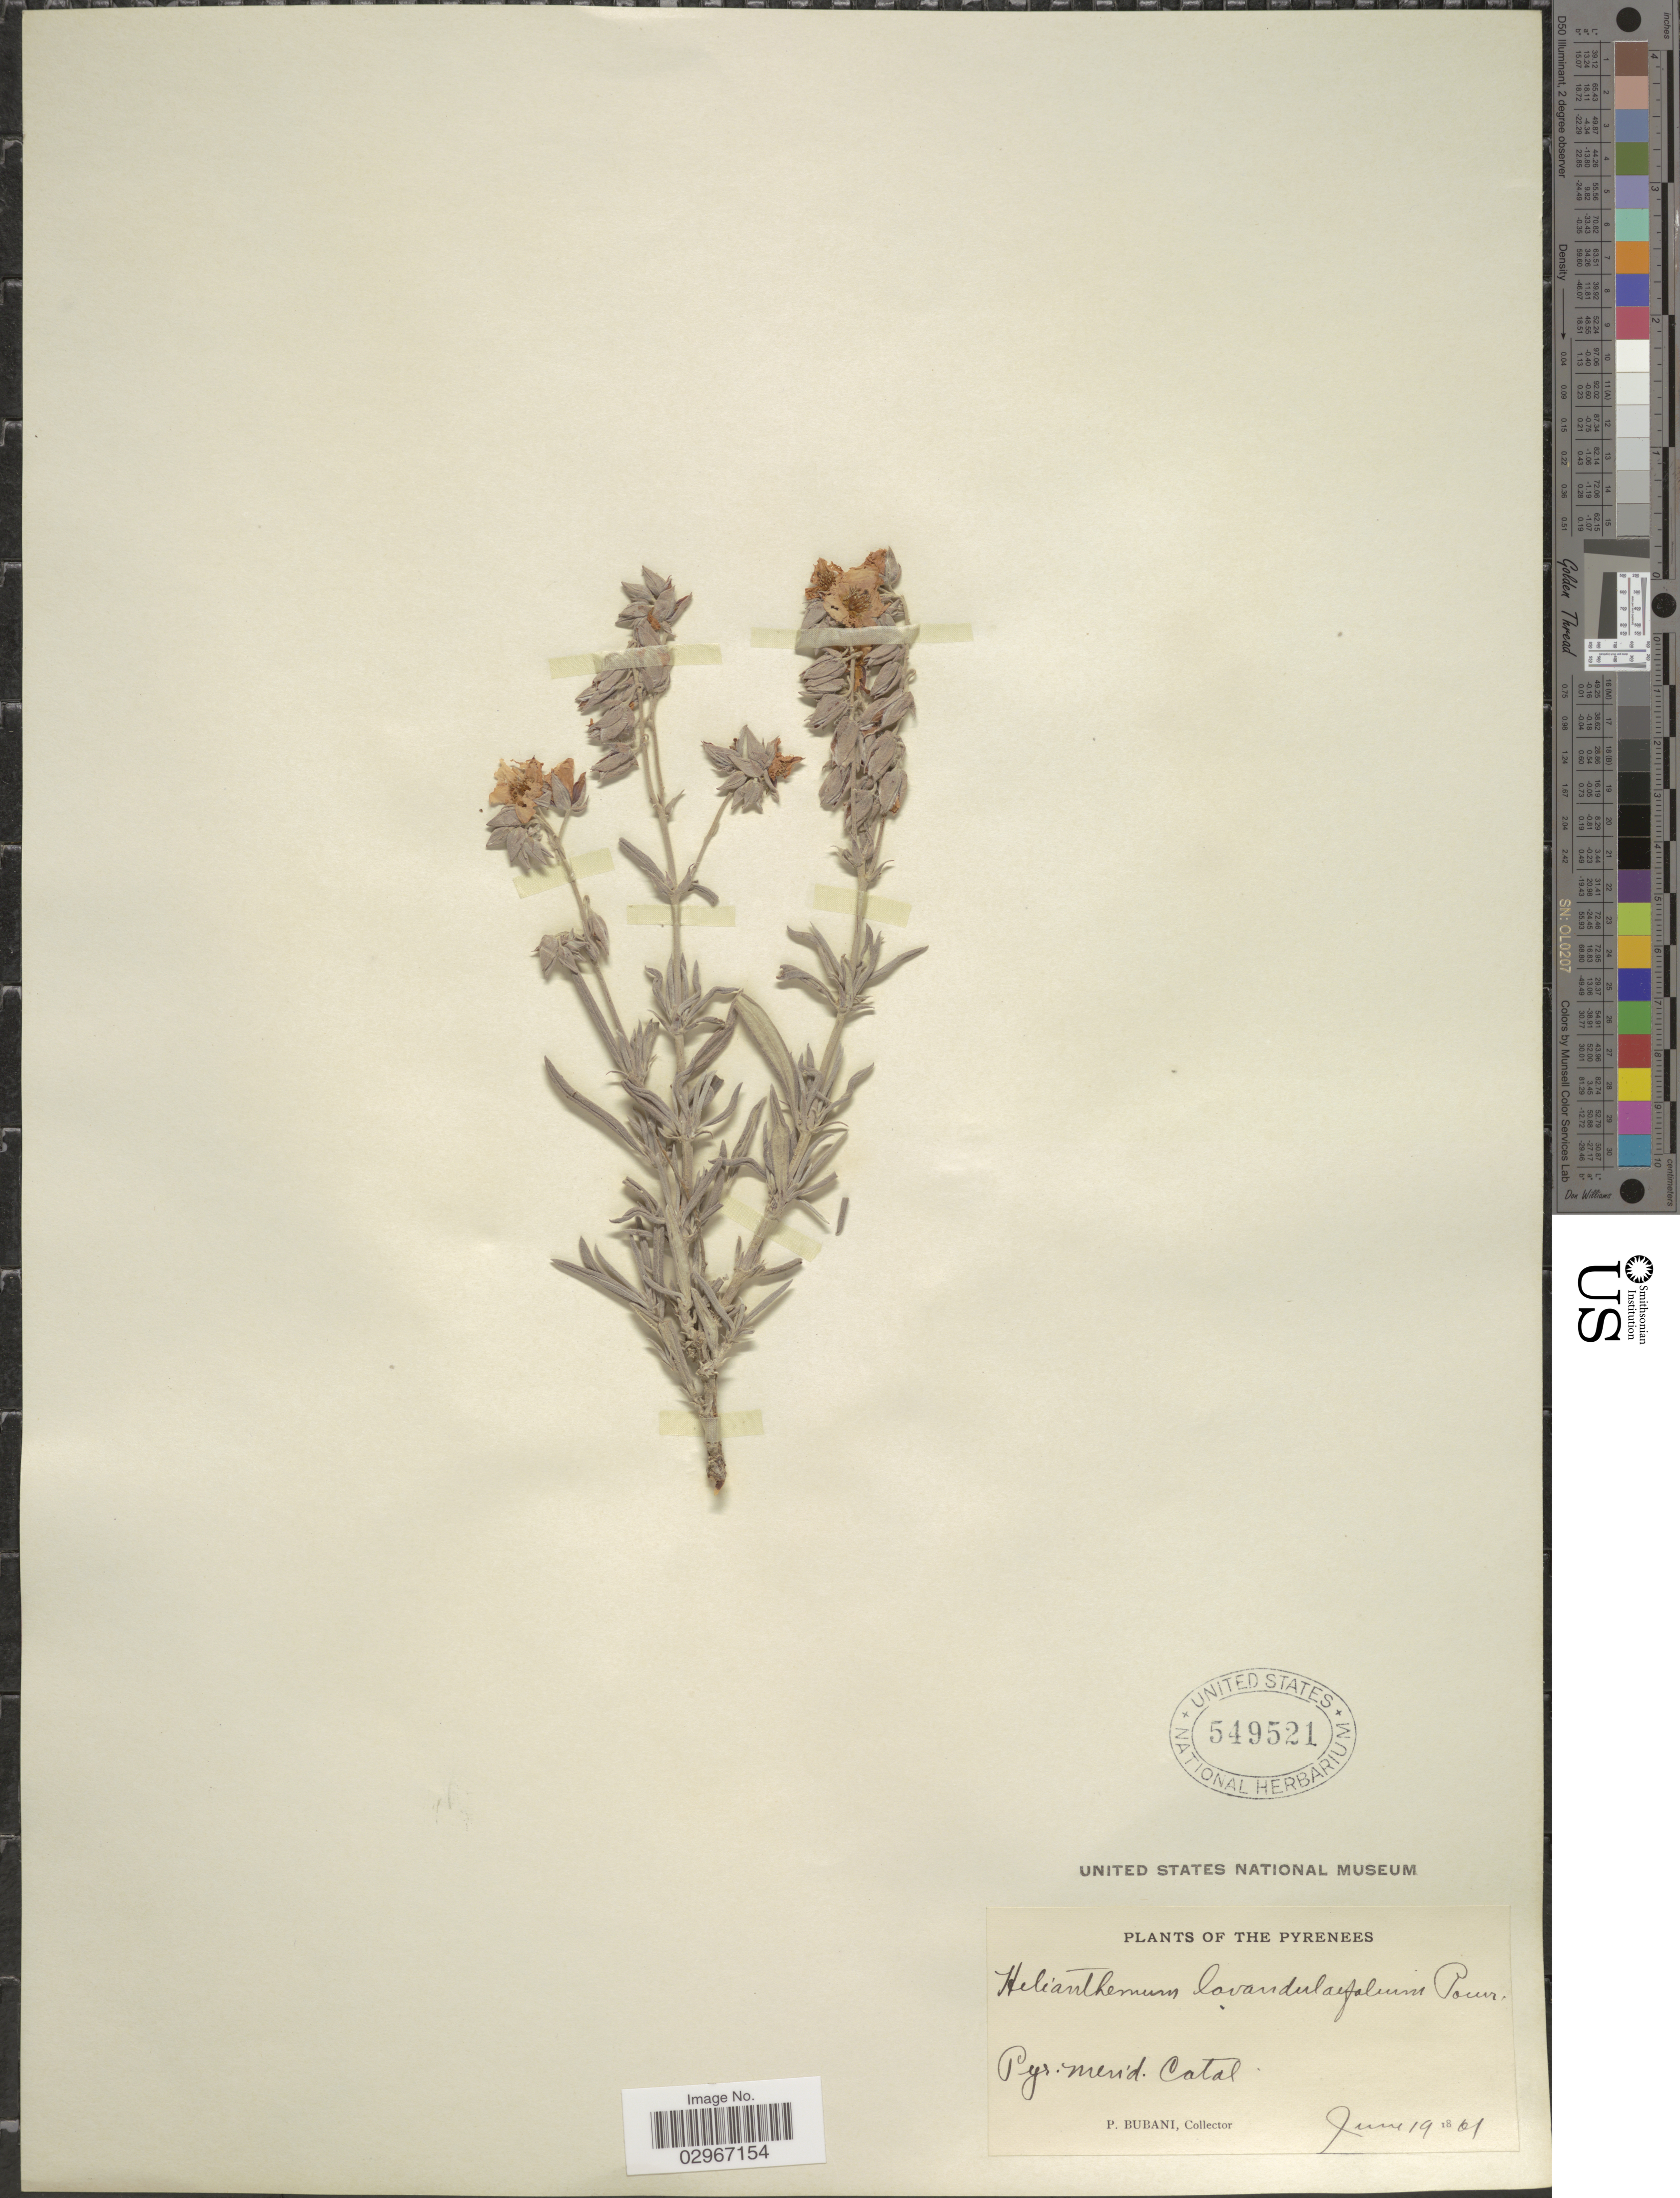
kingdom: Plantae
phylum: Tracheophyta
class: Magnoliopsida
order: Malvales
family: Cistaceae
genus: Helianthemum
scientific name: Helianthemum lavandulifolium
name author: Mill.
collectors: P. Bubani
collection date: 1861-06-19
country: Spain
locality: The Pyrenees. Pyr. merid. Catal.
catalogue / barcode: US 549521